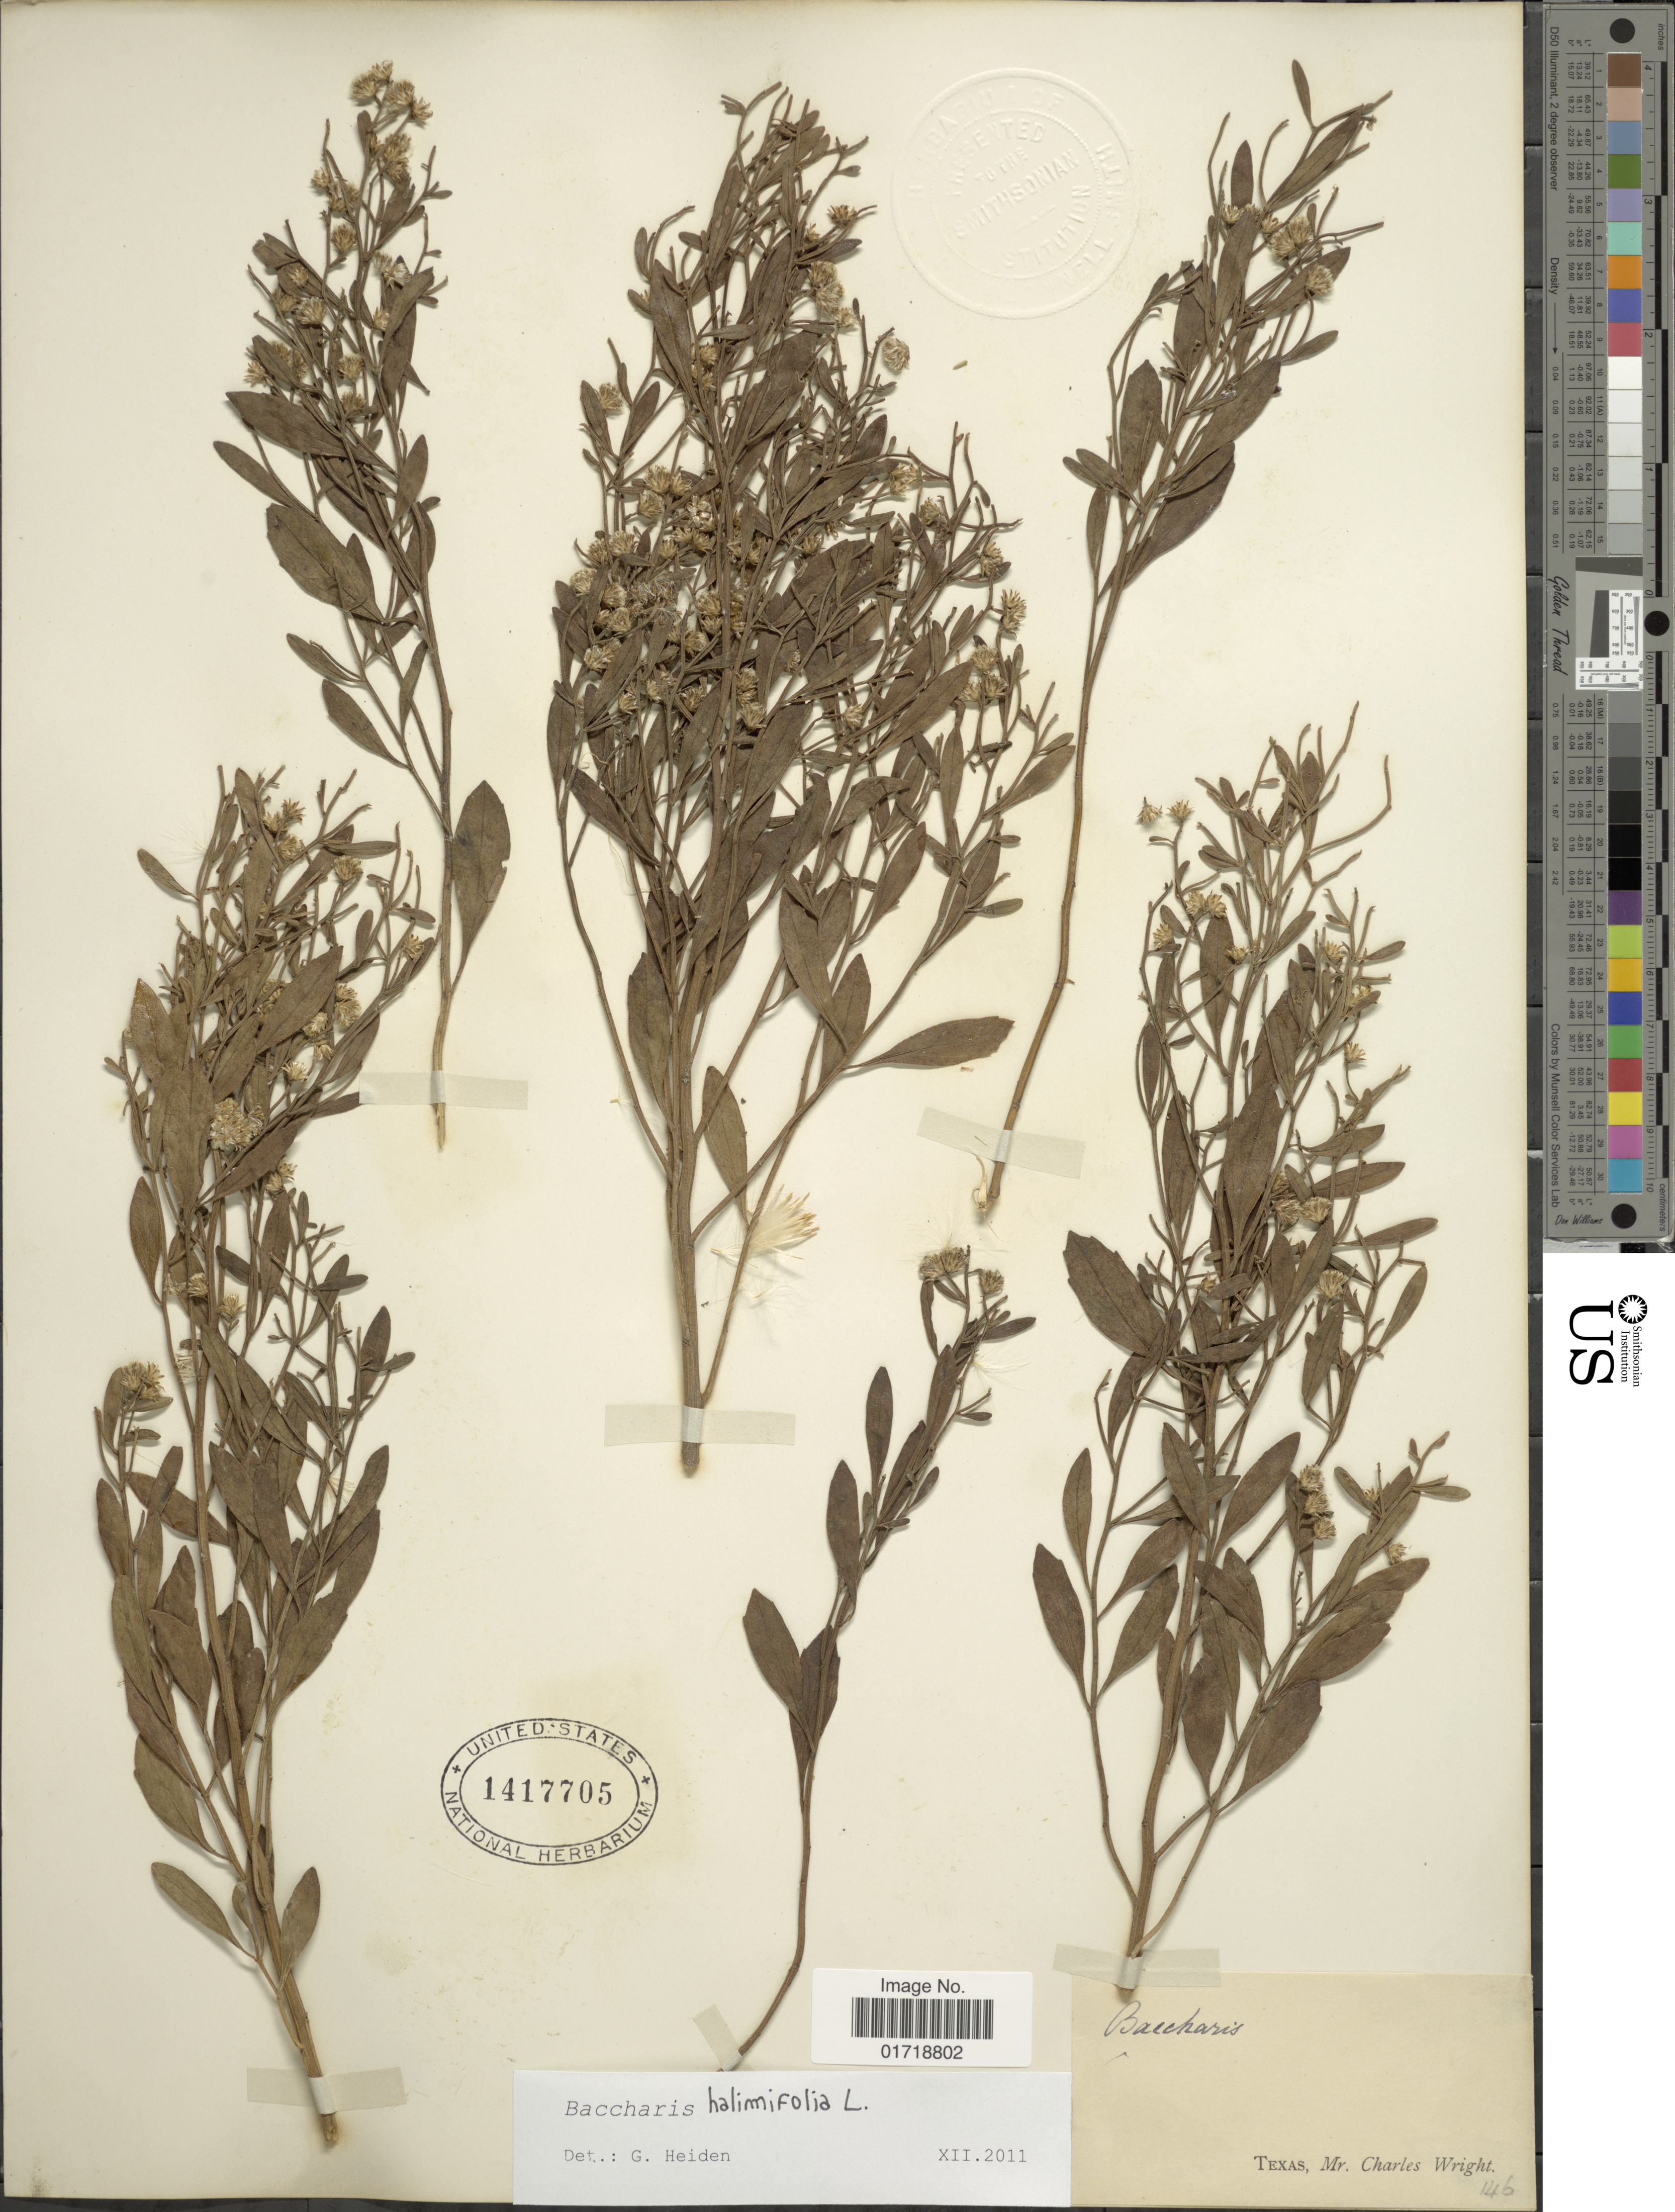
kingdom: Plantae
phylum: Tracheophyta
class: Magnoliopsida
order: Asterales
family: Asteraceae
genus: Baccharis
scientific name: Baccharis halimifolia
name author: L.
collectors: C. Wright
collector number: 146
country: United States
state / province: Texas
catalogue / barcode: US 1417705